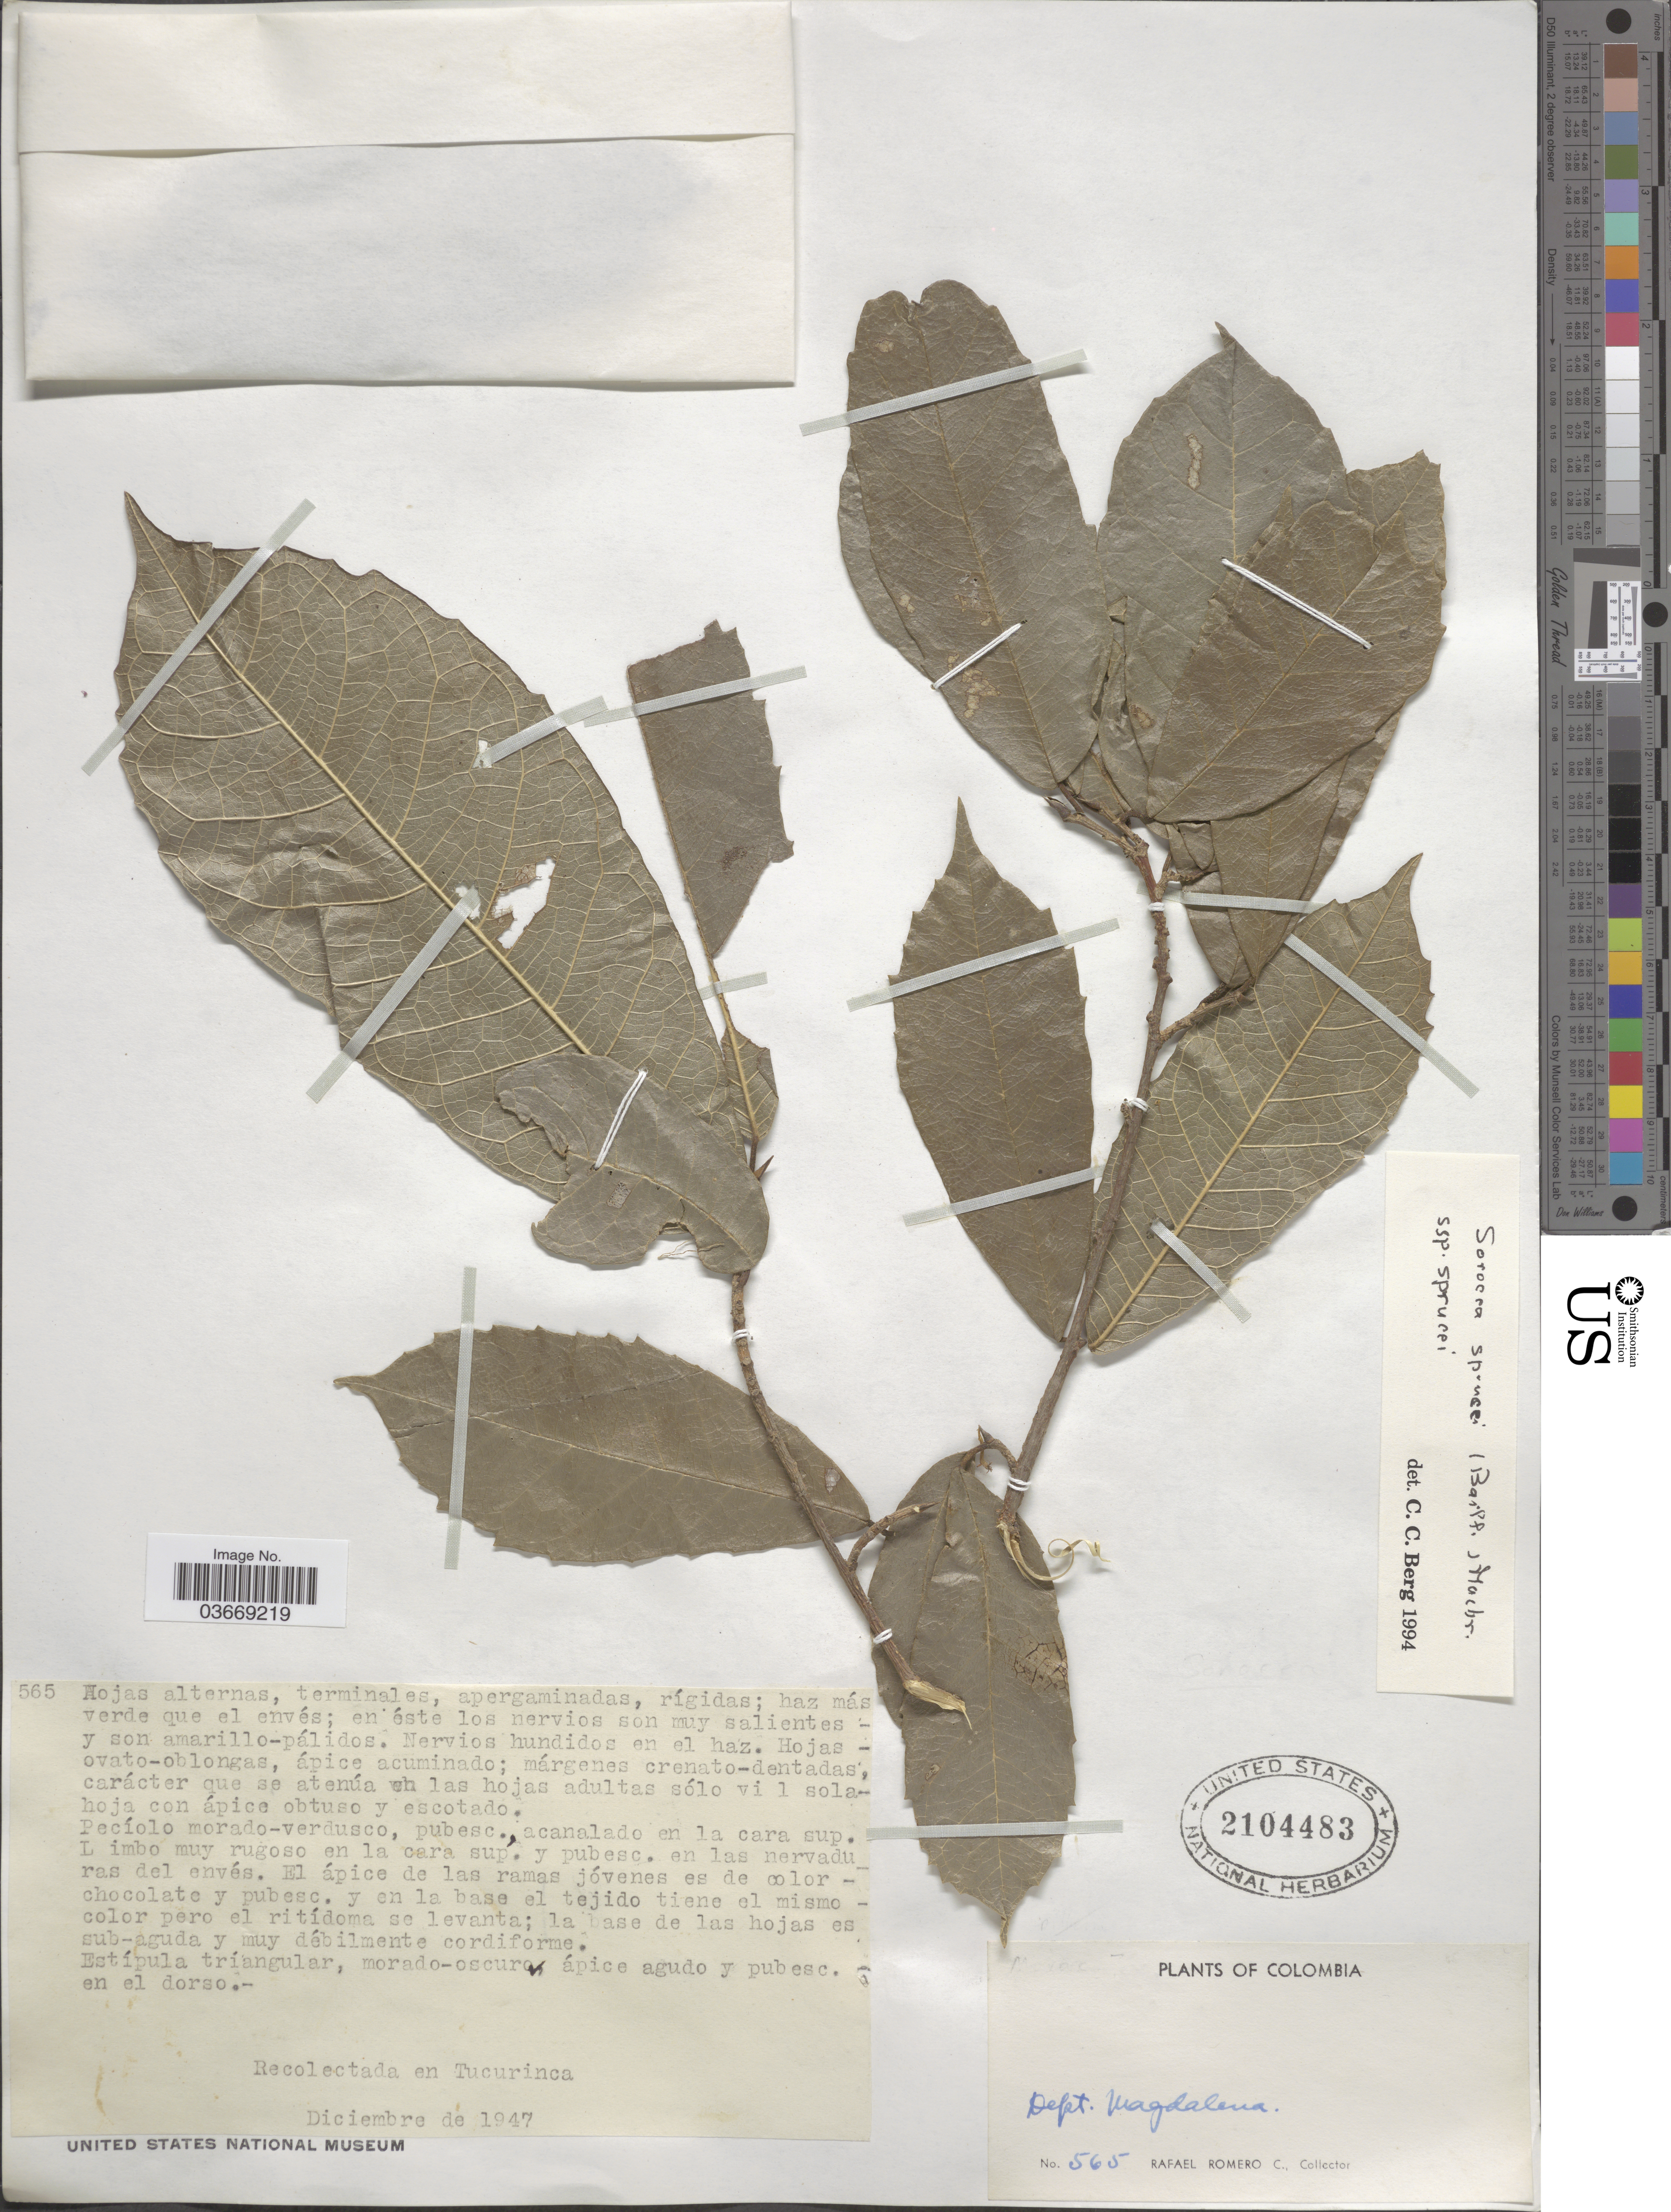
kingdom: Plantae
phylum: Tracheophyta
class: Magnoliopsida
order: Rosales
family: Moraceae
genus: Sorocea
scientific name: Sorocea sprucei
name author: (Baill.) J.F. Macbr.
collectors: R. Romero Castañeda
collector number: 565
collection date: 1947-12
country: Colombia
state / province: Magdalena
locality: Dept. Magdalena. Tucurina.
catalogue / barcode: US 2104483